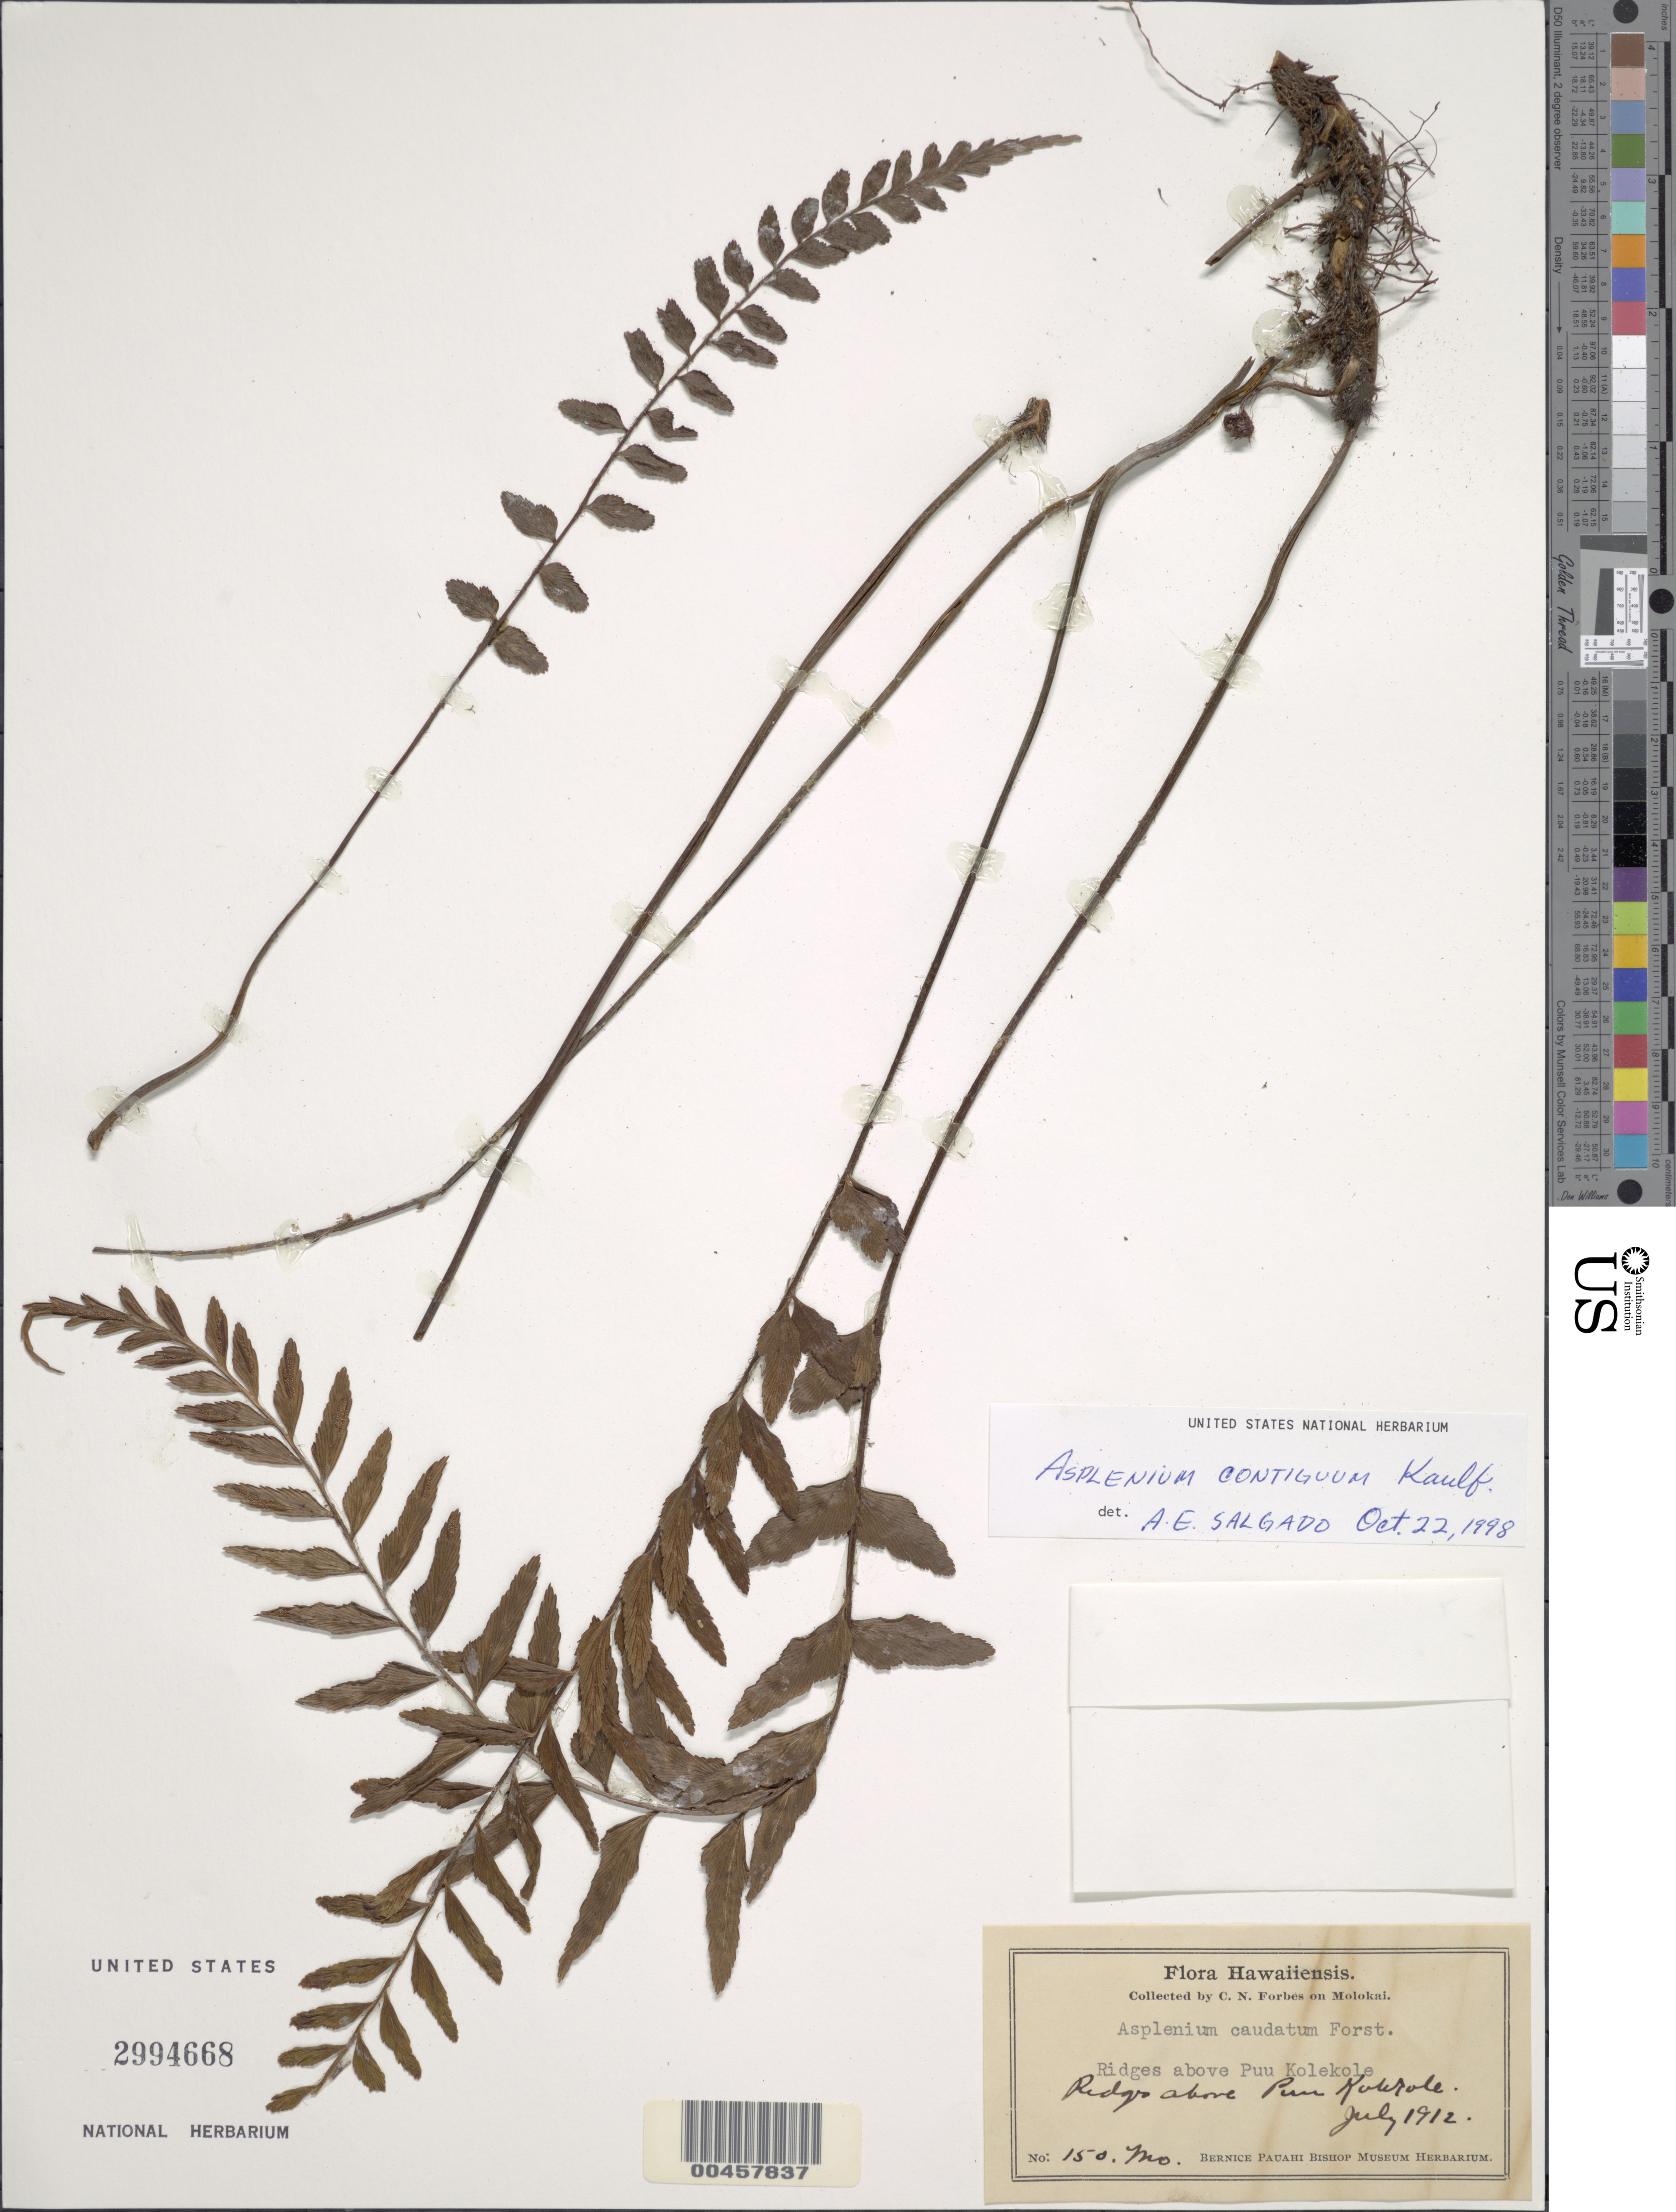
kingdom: Plantae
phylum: Tracheophyta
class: Polypodiopsida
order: Polypodiales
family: Aspleniaceae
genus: Asplenium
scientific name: Asplenium contiguum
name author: Kaulf.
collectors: C. N. Forbes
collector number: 150.Mo.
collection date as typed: Jul 1912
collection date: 1912-07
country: United States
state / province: Hawaii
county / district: Maui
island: Moloka'i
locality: Ridges above Puu Kolekole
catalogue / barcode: US 2994668